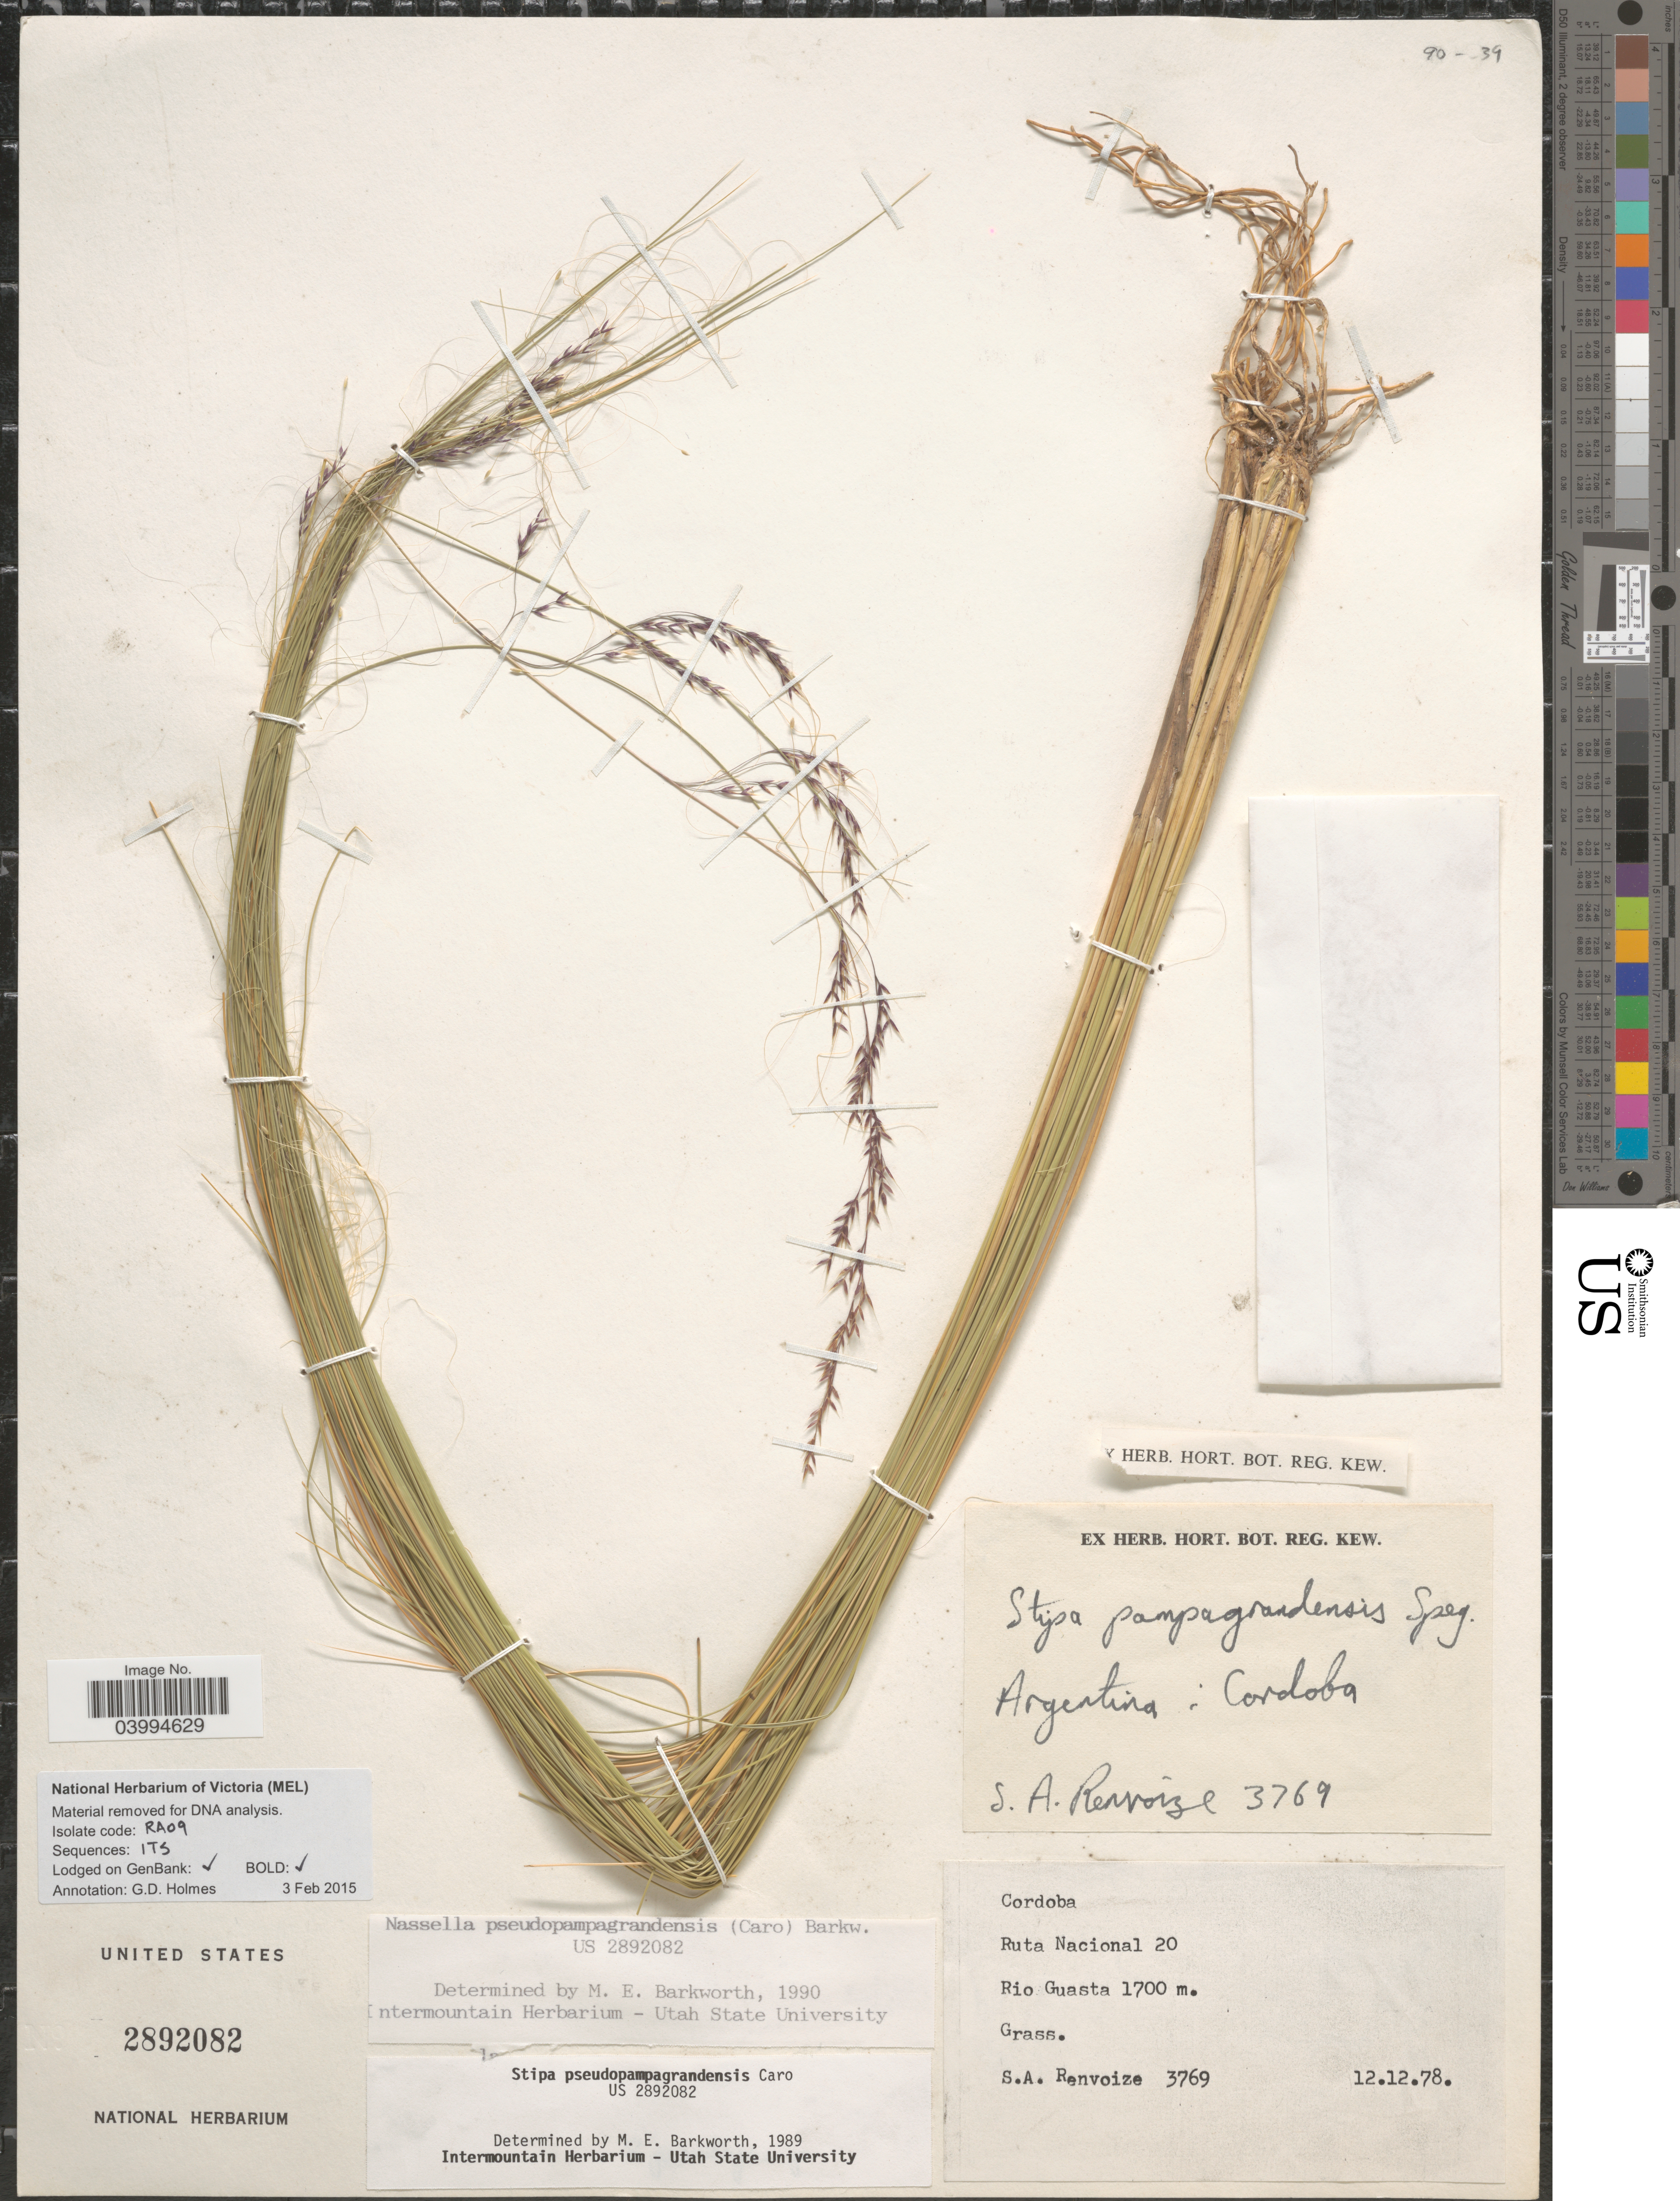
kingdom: Plantae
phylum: Tracheophyta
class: Liliopsida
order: Poales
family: Poaceae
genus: Nassella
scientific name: Nassella pseudopampagrandensis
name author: (Caro) Barkworth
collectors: S. A. Renvoize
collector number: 3769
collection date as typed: Transcribed d/m/y: 12/12/78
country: Argentina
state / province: Cordoba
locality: Ruta Nacional 20. Rio Guasta.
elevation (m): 1700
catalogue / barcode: US 2892082